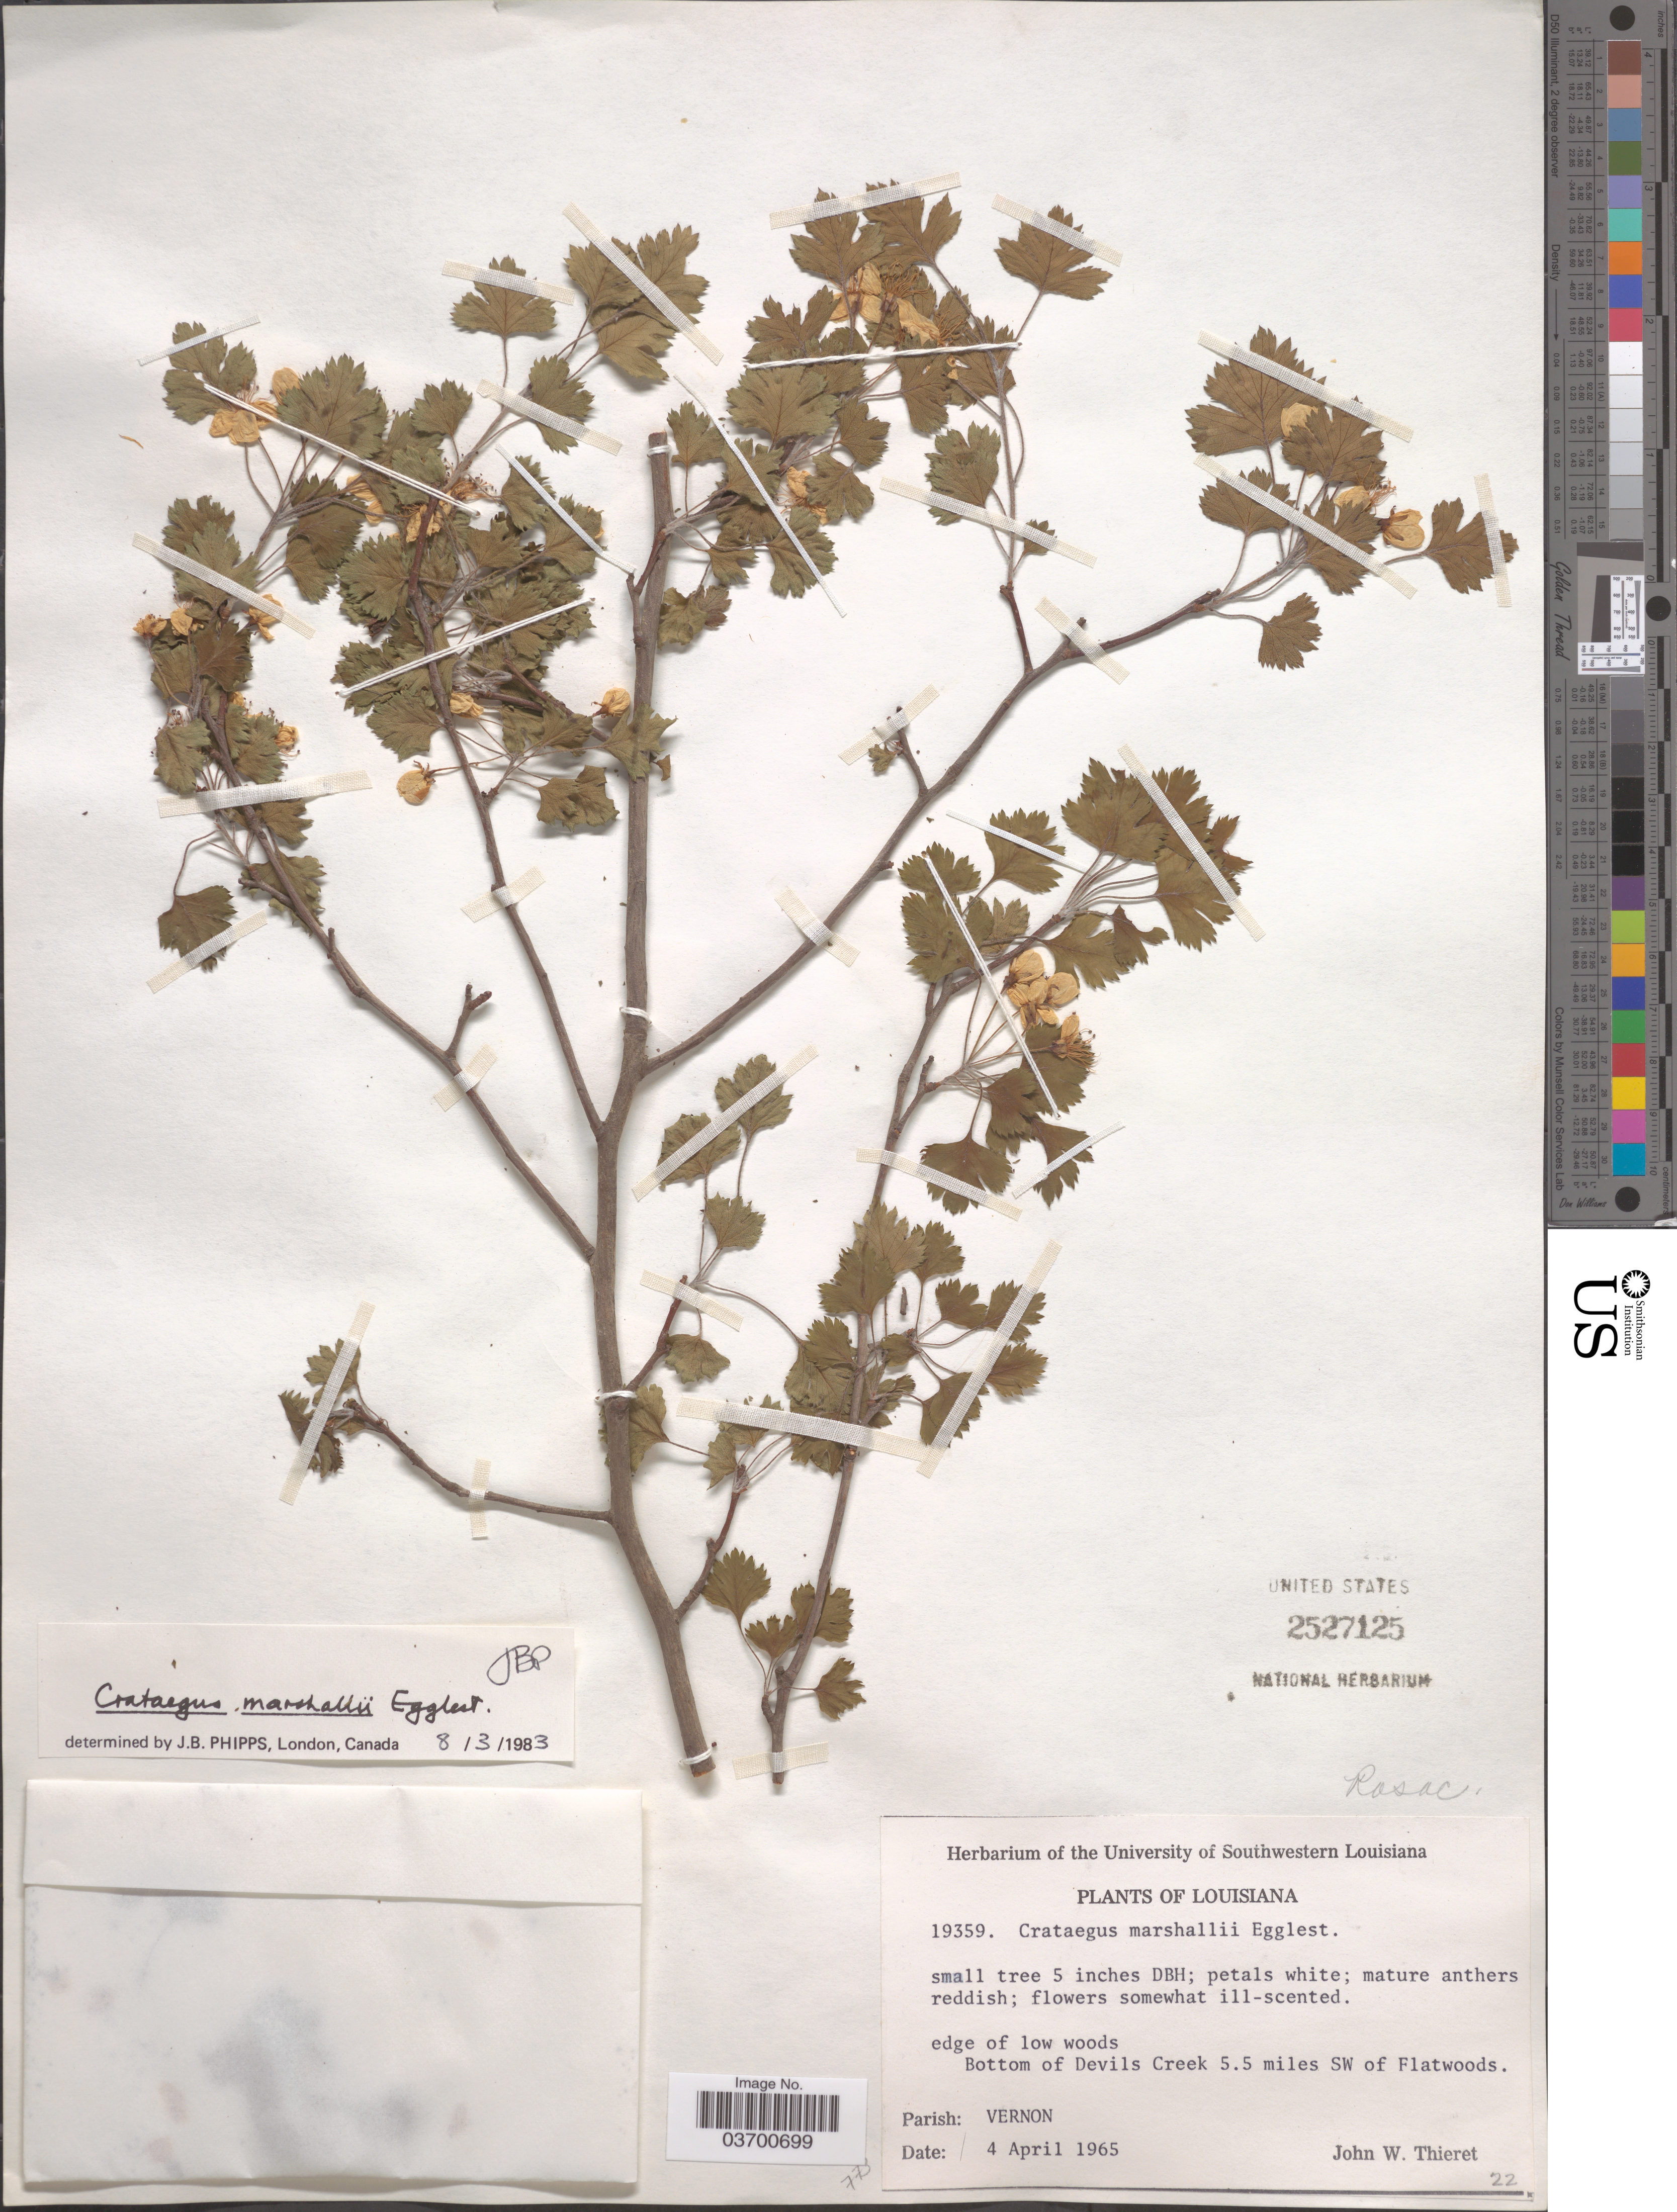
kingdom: Plantae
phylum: Tracheophyta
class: Magnoliopsida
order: Rosales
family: Rosaceae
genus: Crataegus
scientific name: Crataegus marshallii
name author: Eggl.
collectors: J. W. Thieret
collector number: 19359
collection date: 1965-04-04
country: United States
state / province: Louisiana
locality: Bottom of Devils Creek 5.5 miles SW of Flatwoods. Parish: Vernon.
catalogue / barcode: US 2527125